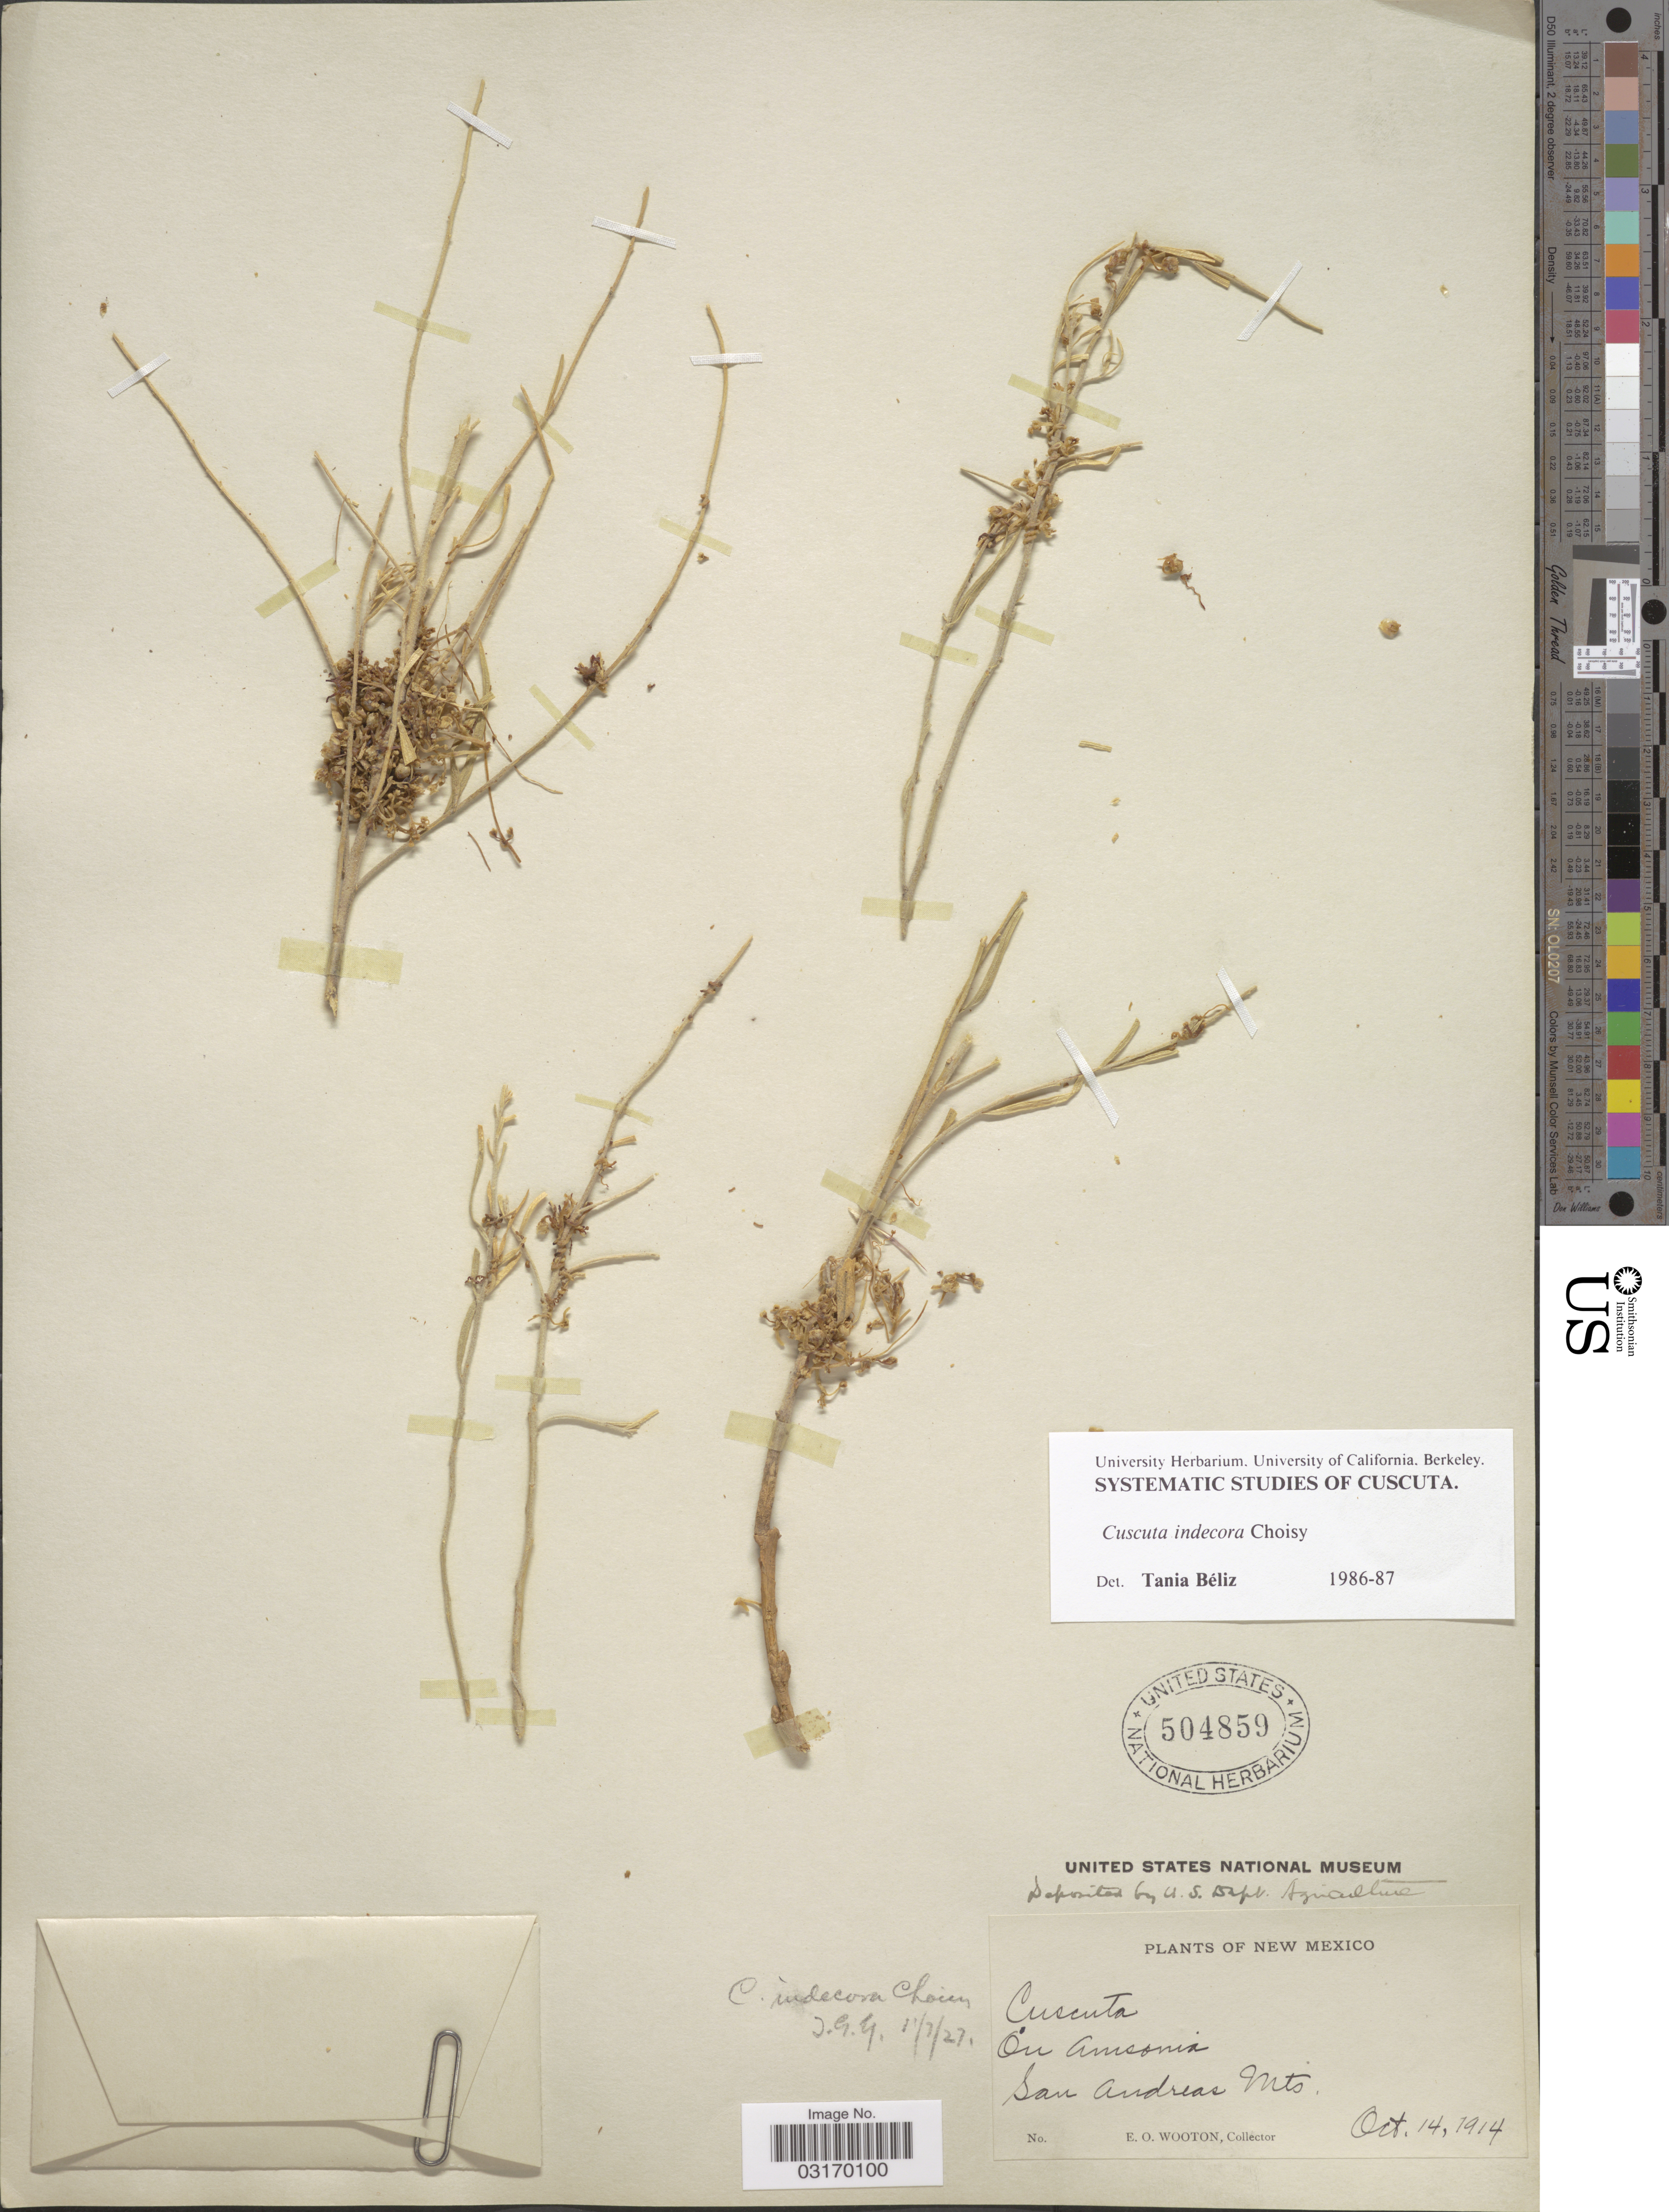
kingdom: Plantae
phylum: Tracheophyta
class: Magnoliopsida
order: Solanales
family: Convolvulaceae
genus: Cuscuta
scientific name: Cuscuta indecora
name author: Choisy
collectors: E. O. Wooton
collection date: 1914-10-14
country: United States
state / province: New Mexico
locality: On Amsonia. San Andreas Mts.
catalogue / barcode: US 504859